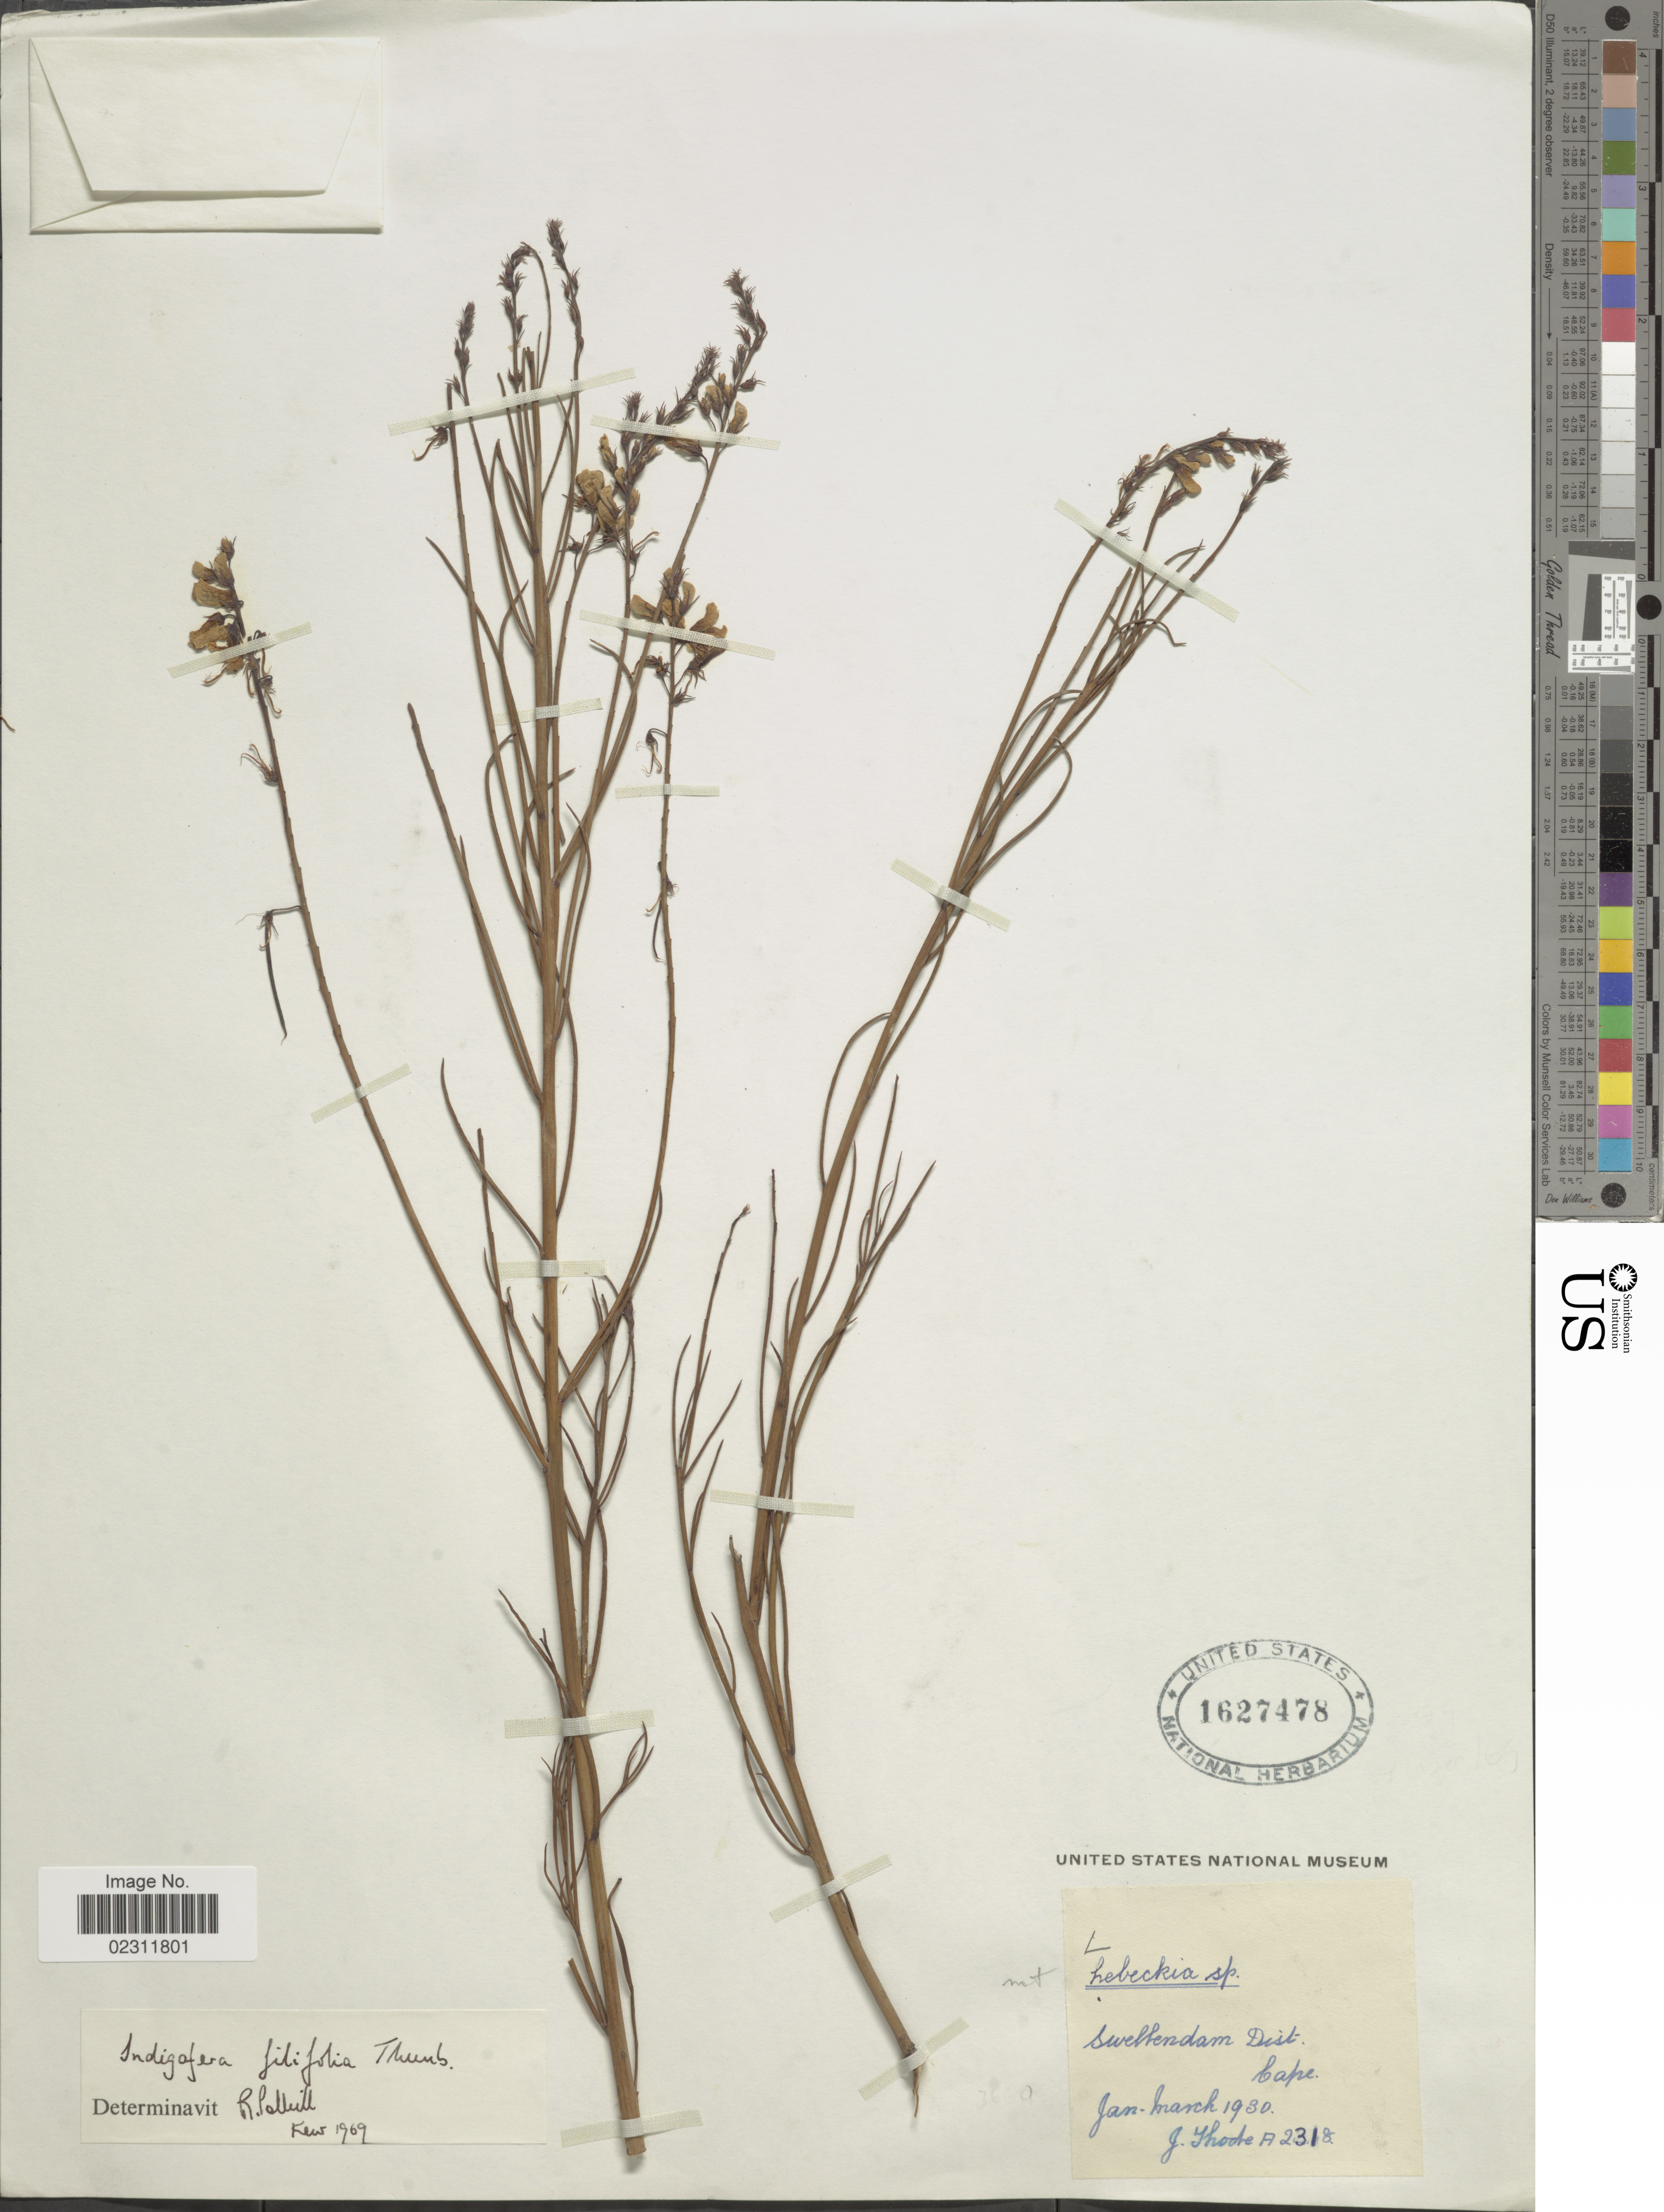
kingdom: Plantae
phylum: Tracheophyta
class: Magnoliopsida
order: Fabales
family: Fabaceae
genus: Indigofera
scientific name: Indigofera filifolia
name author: Thunb.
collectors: J. Thode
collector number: A2318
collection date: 1930/1930-03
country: South Africa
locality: Swellendam Dist., Cape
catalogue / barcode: US 1627478